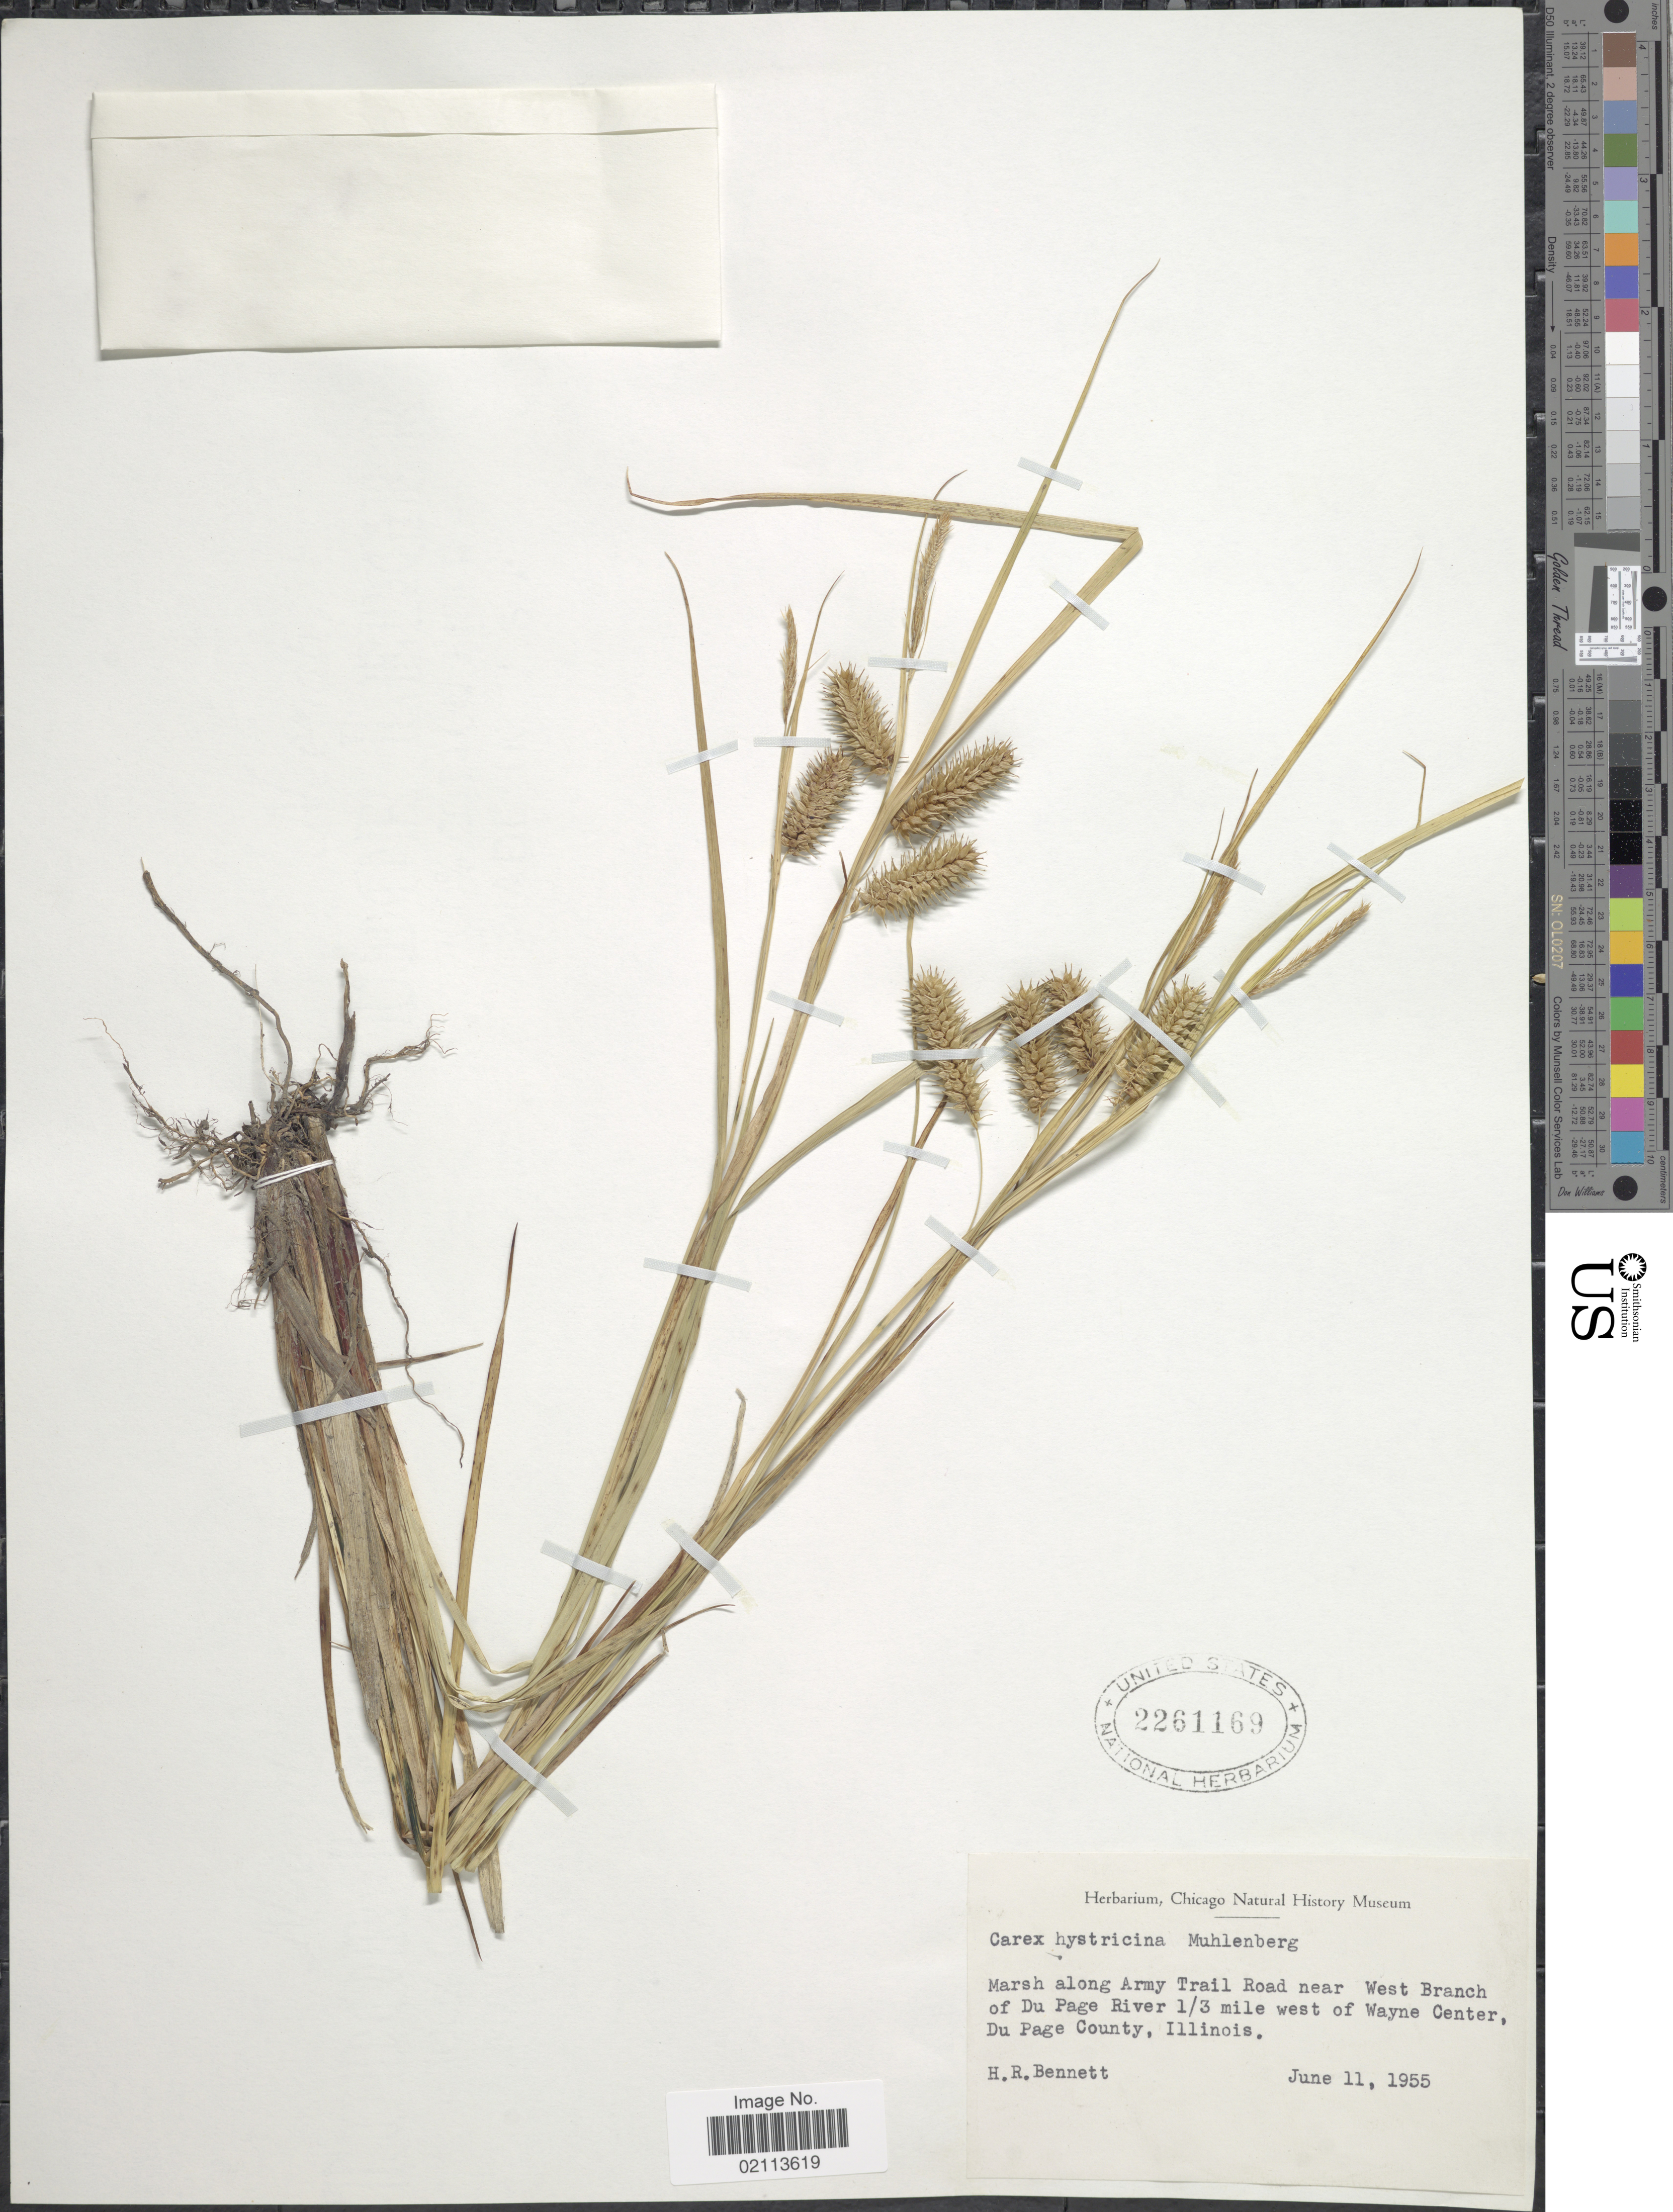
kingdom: Plantae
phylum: Tracheophyta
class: Liliopsida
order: Poales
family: Cyperaceae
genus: Carex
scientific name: Carex hystericina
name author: Muhl. ex Willd.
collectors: H. R. Bennett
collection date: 1955-06-11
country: United States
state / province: Illinois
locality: Marsh along Army Trail Road near West Branch of Du Page River 1/3 mile west of Wayne Center, Du Page County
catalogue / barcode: US 2261169